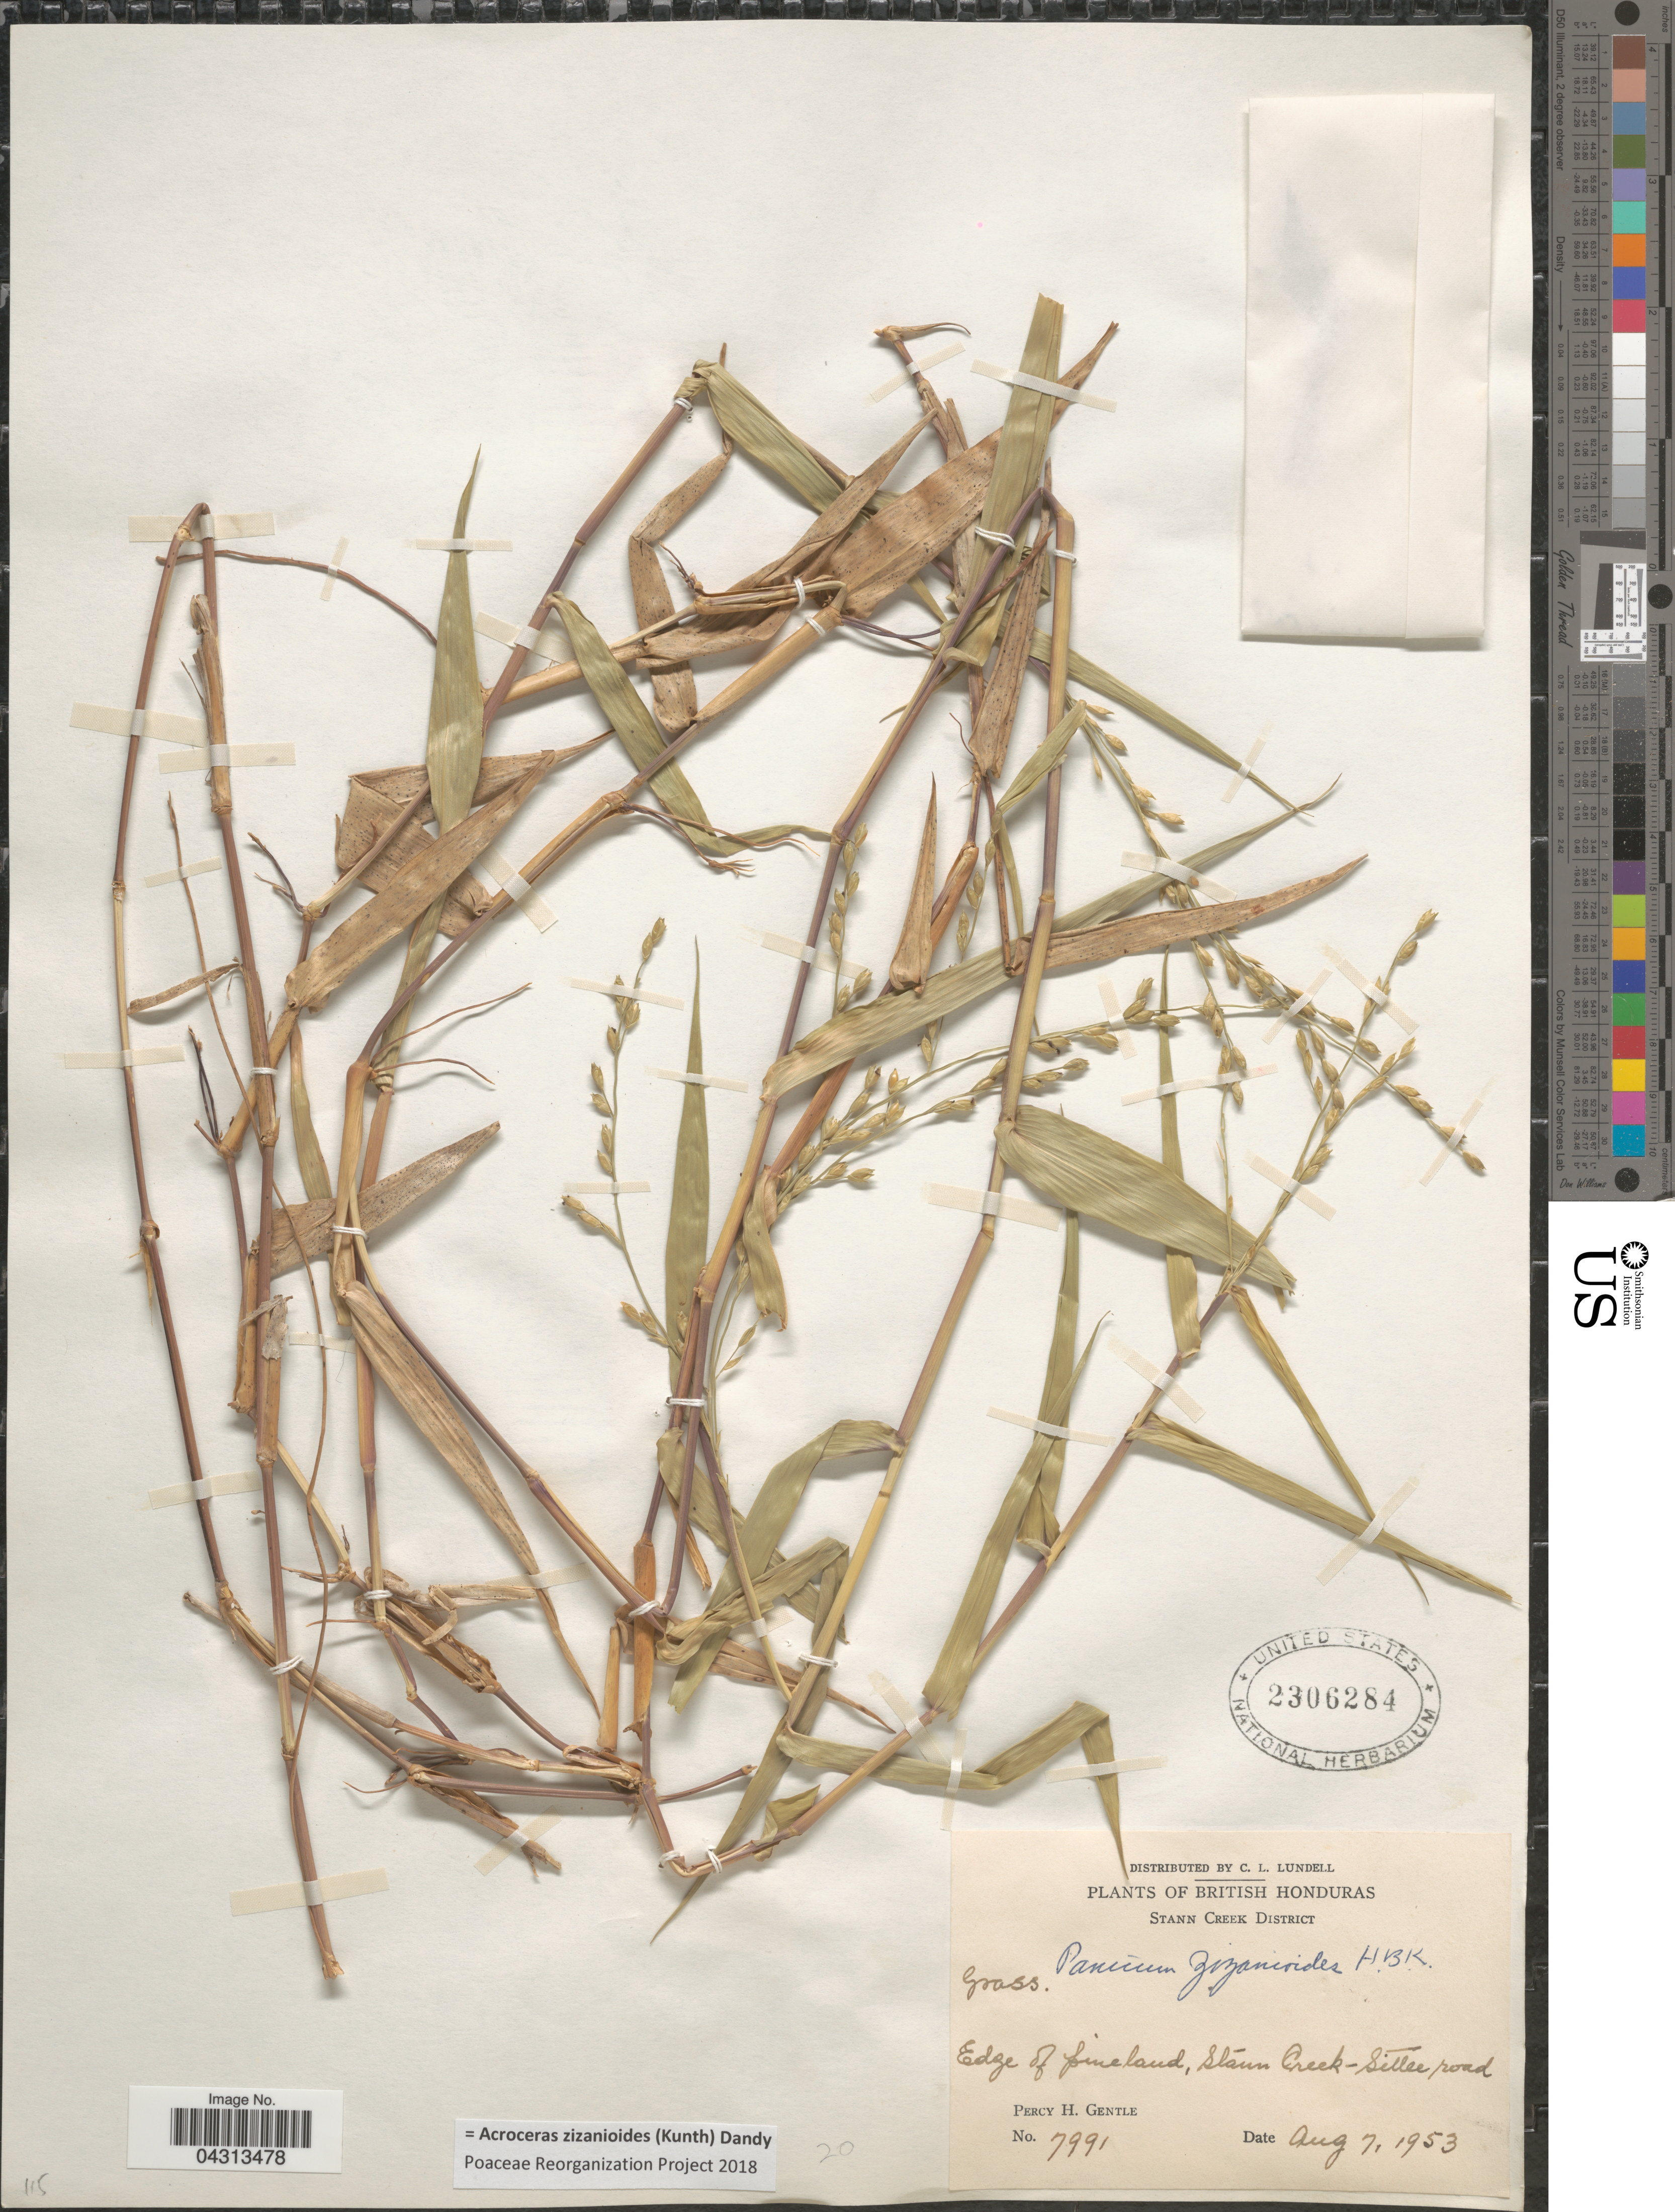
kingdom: Plantae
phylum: Tracheophyta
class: Liliopsida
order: Poales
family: Poaceae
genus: Acroceras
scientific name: Acroceras zizanioides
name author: (Kunth) Dandy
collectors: P. H. Gentle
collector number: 7991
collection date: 1953-08-07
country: Belize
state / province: Stann Creek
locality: British Honduras. Stann Creek District. Edge of pineland, Stann Creek-Sittee road.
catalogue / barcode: US 2306284